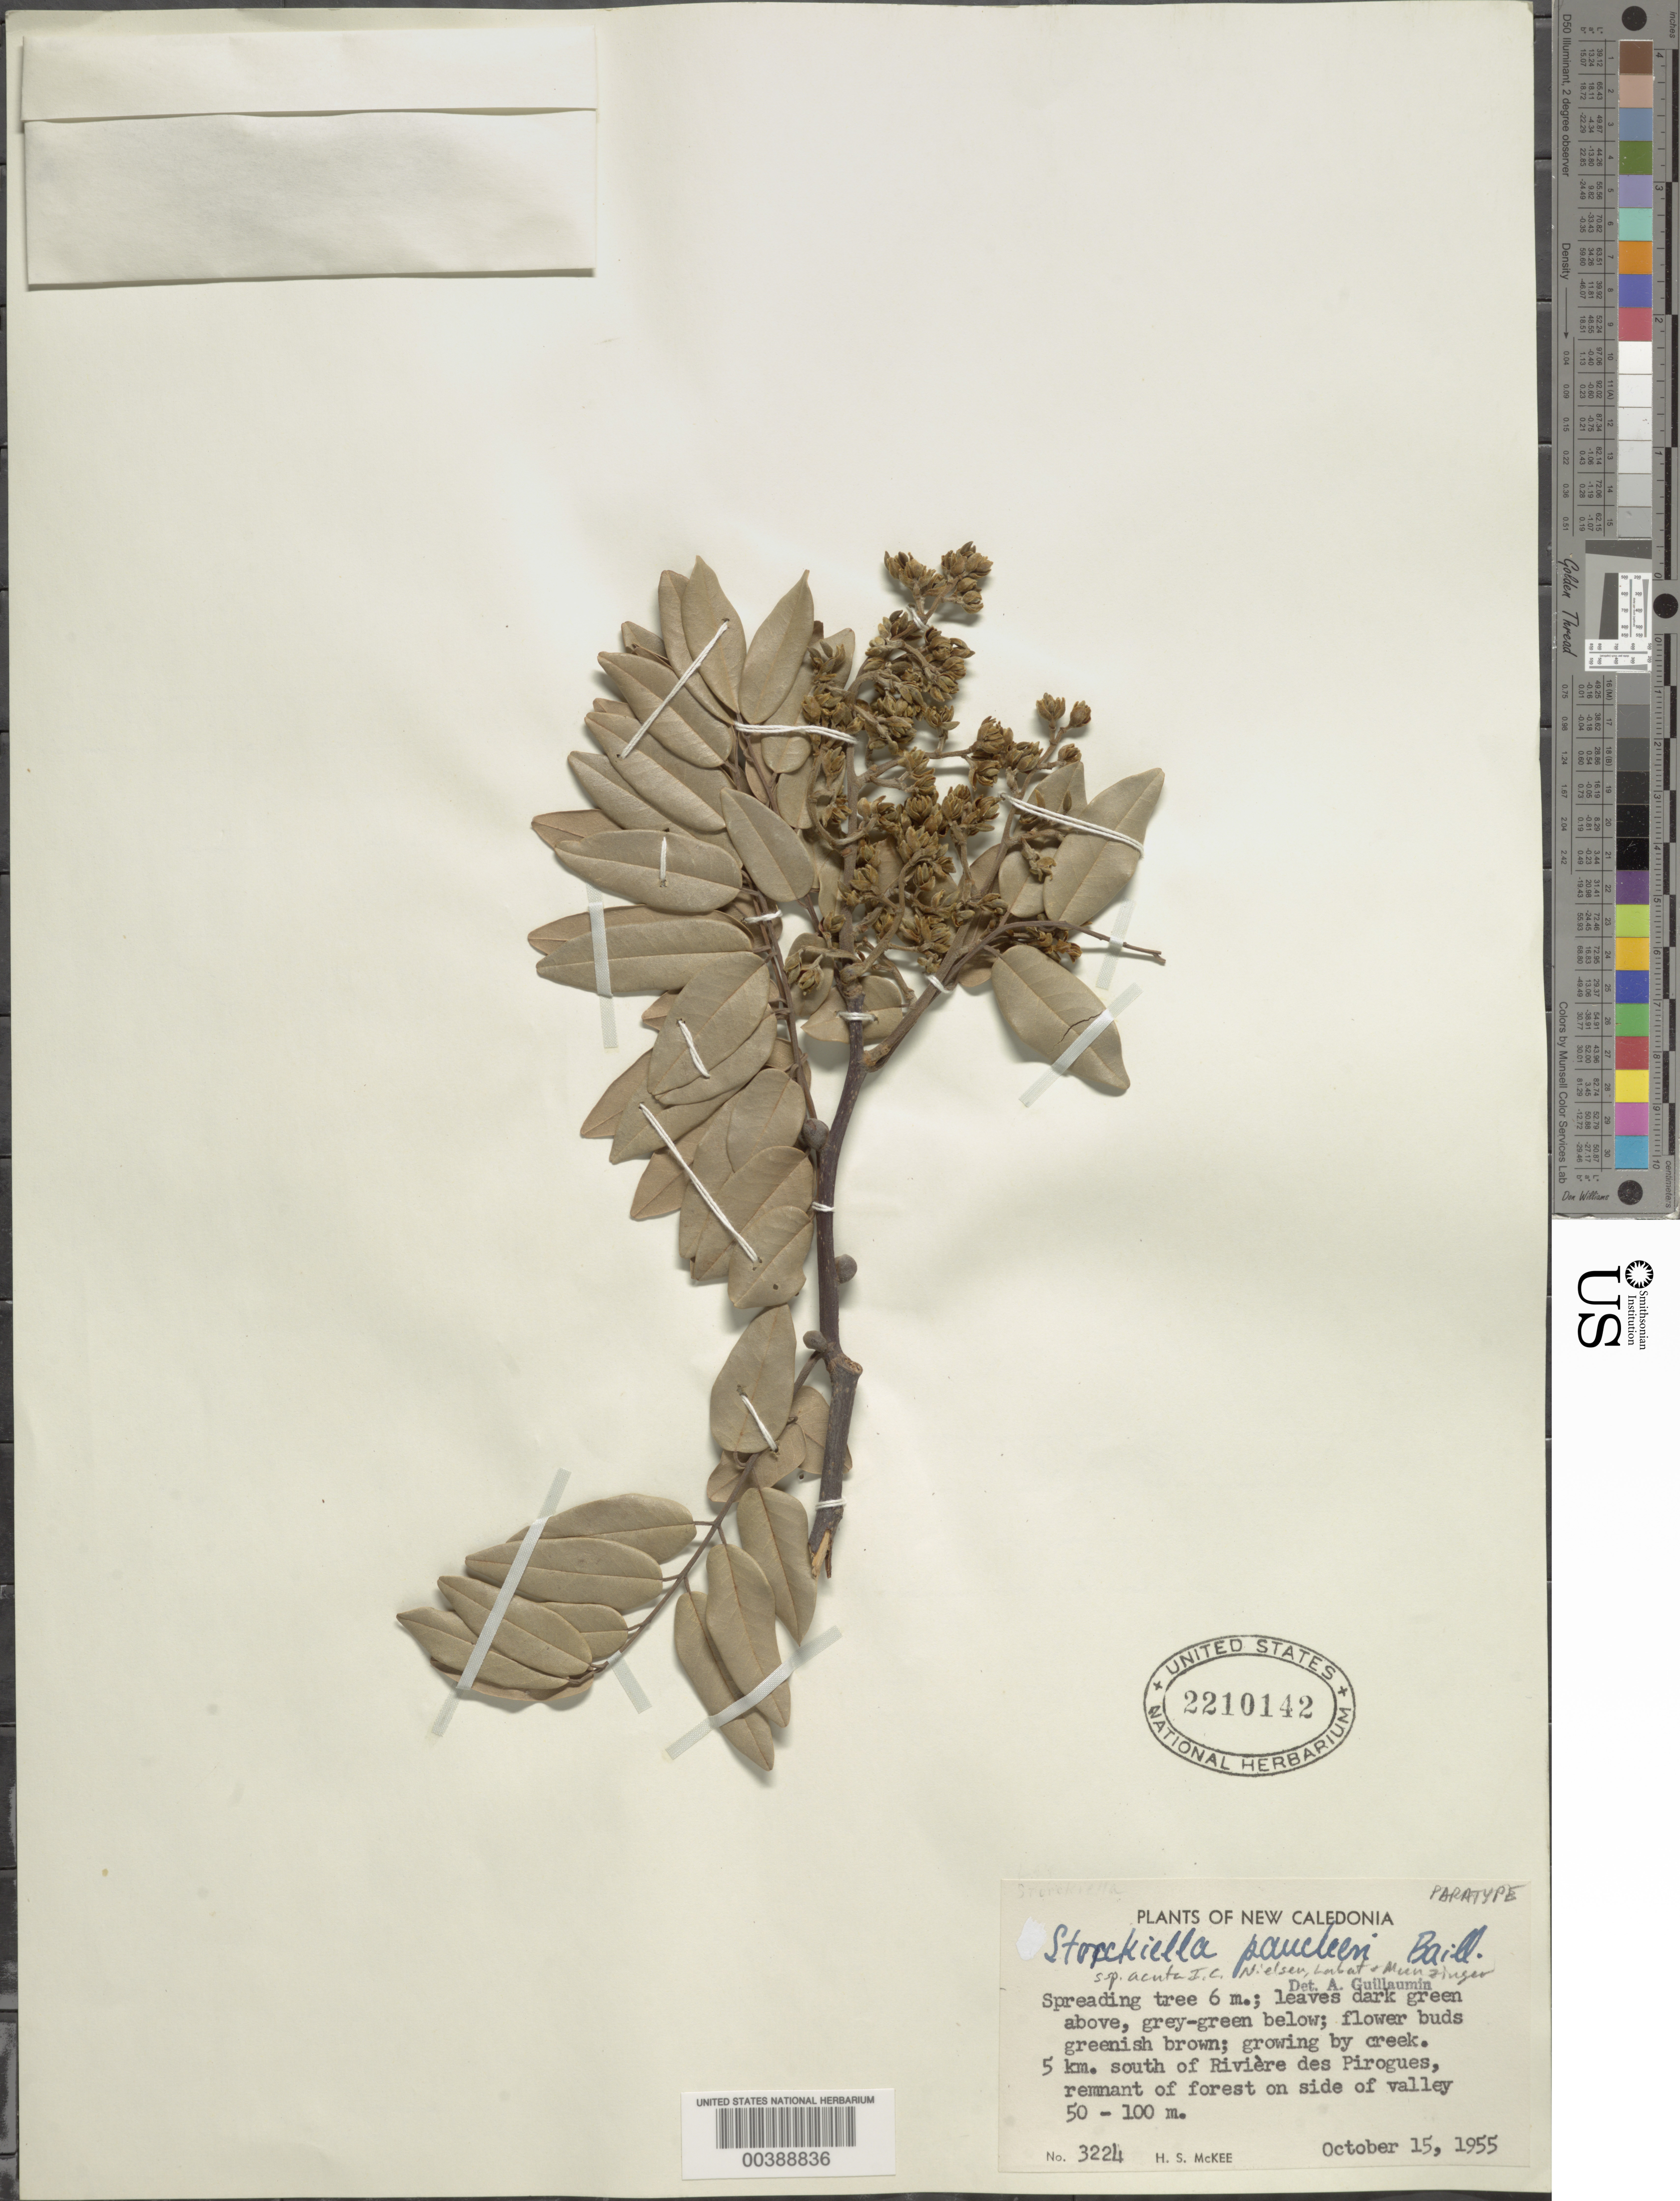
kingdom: Plantae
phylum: Tracheophyta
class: Magnoliopsida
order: Fabales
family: Fabaceae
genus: Storckiella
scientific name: Storckiella pancheri subsp. acuta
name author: I.C. Nielsen et al.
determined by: Falcão, Marcus J.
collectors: H. S. MacKee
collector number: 3224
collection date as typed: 15 Oct 1955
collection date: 1955-10-15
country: New Caledonia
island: New Caledonia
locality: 5 km s of riviere des pirogues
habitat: Remnant of forest on side of valley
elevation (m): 50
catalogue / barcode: US 2210142